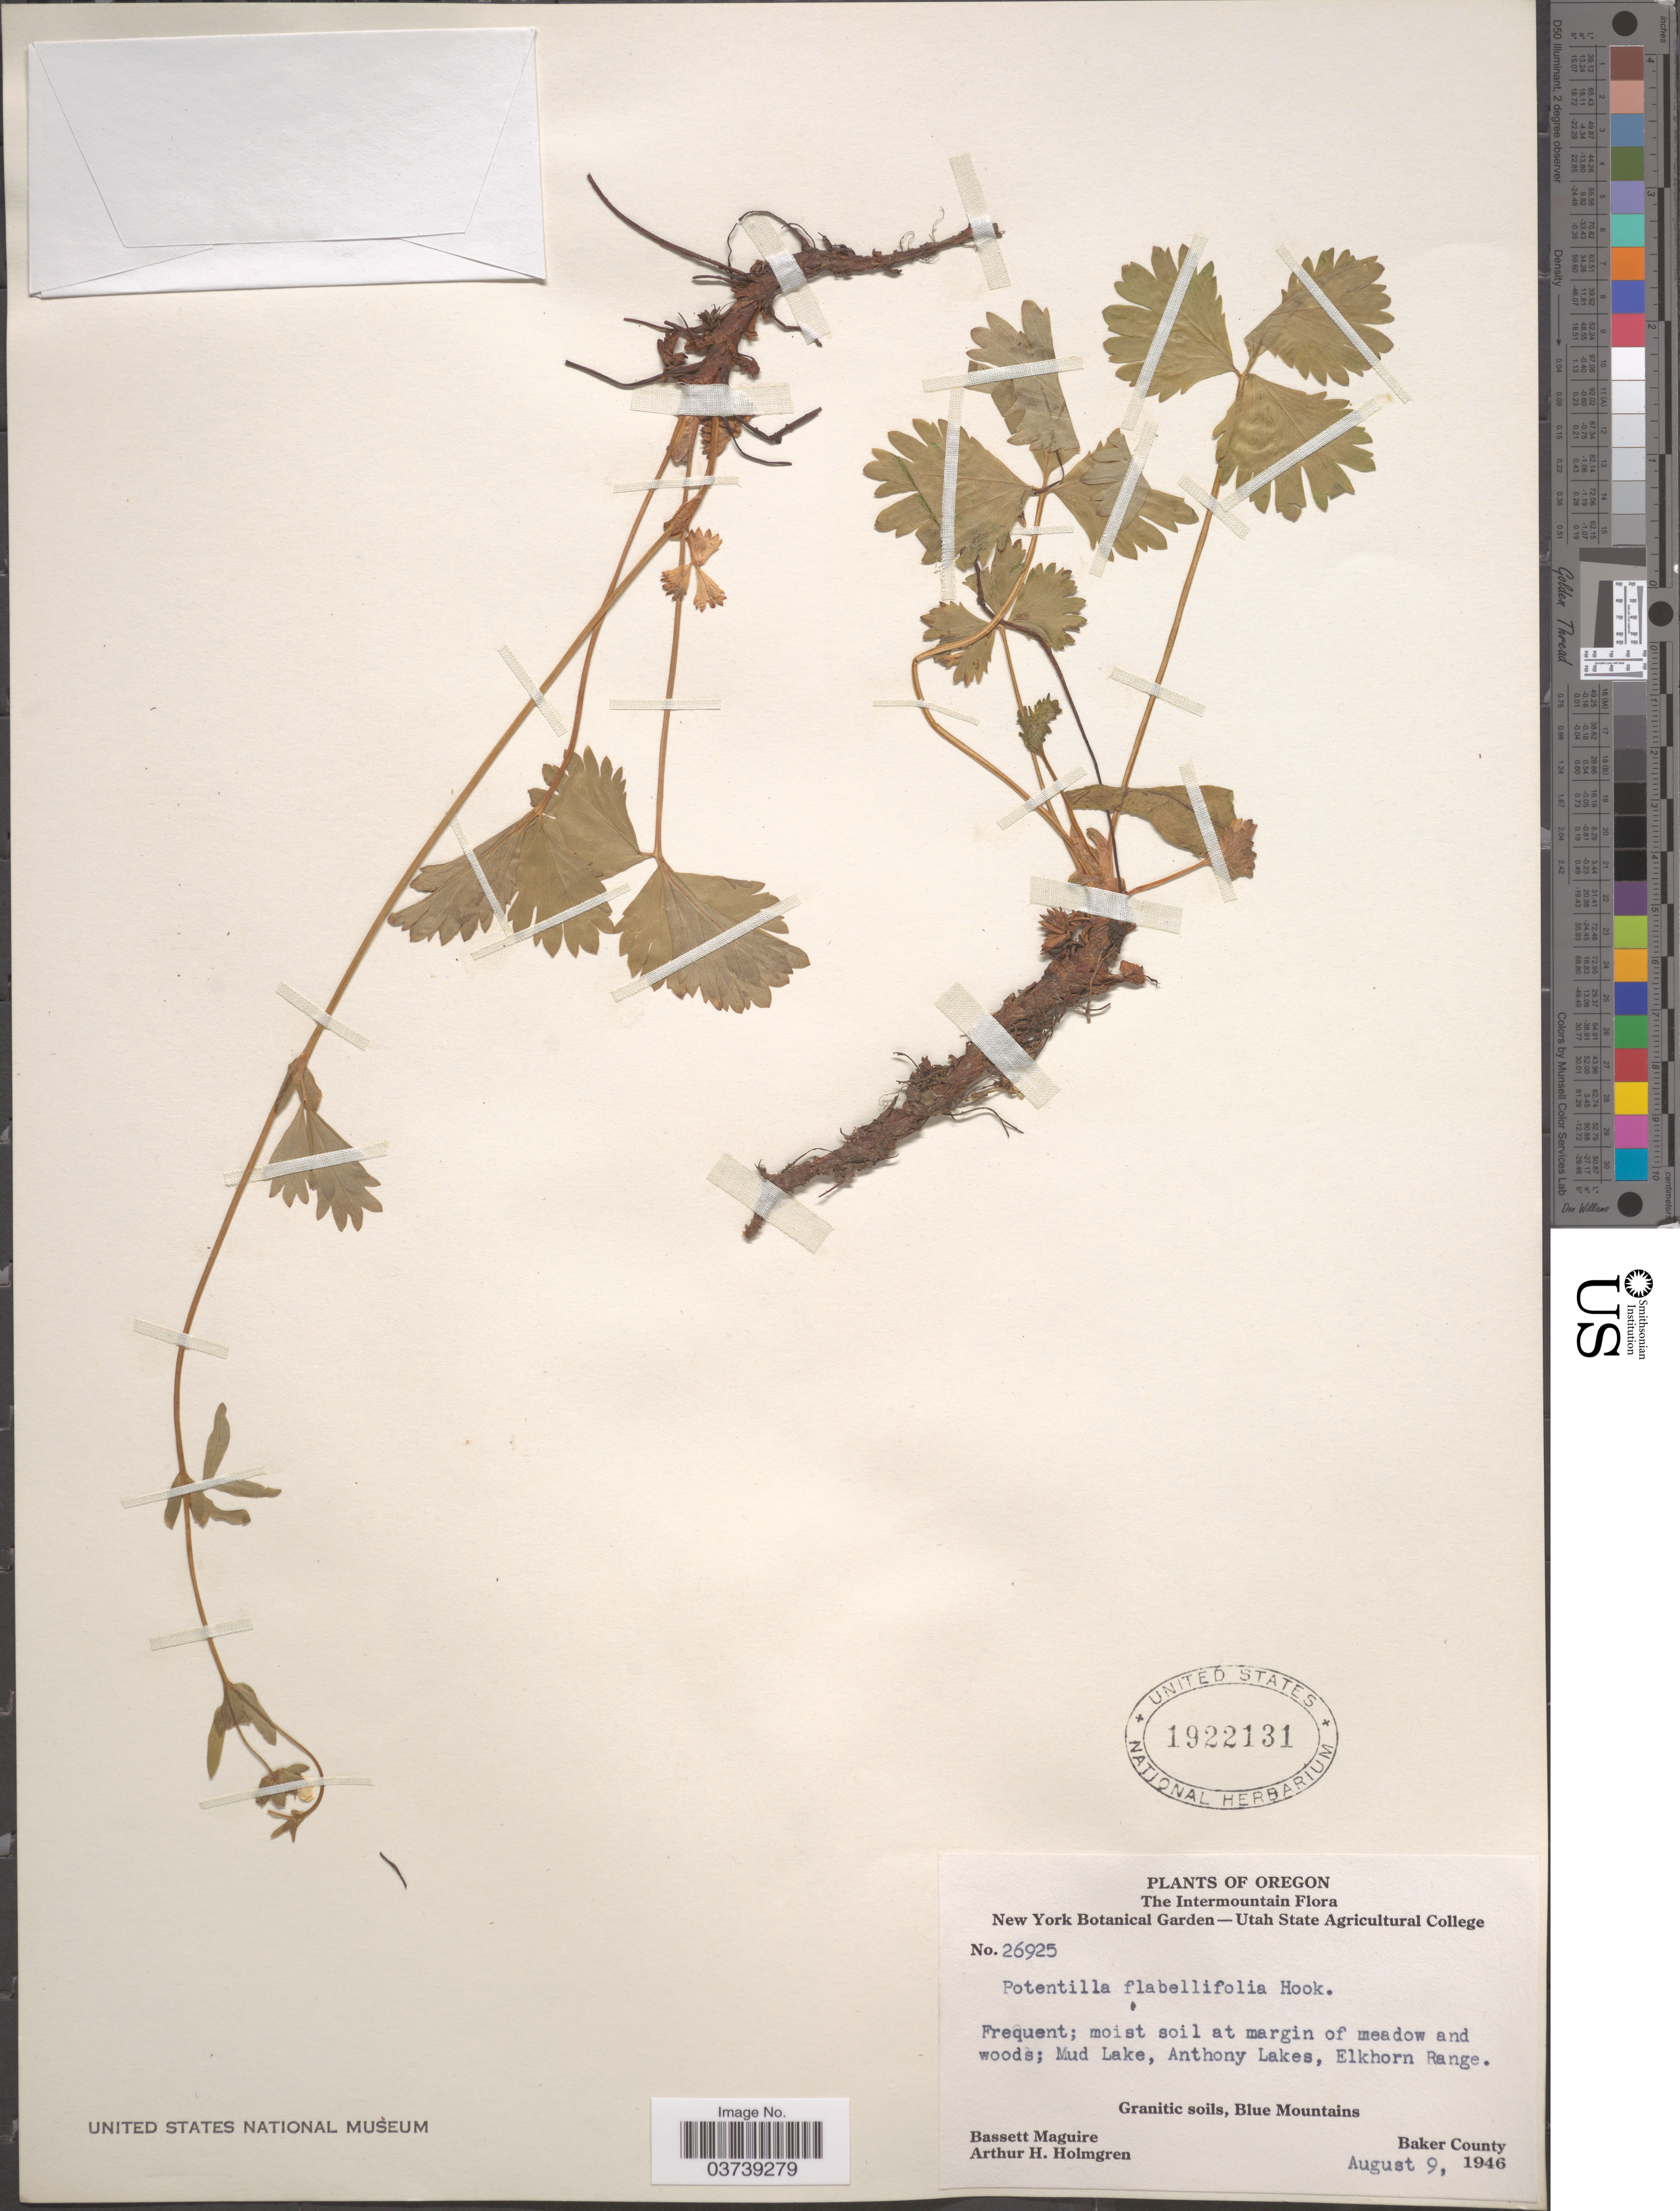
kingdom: Plantae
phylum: Tracheophyta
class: Magnoliopsida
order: Rosales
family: Rosaceae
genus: Potentilla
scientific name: Potentilla flabellifolia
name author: Hook. ex Torr. & A. Gray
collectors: B. Maguire & A. H. Holmgren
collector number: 26925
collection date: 1946-08-09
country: United States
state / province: Oregon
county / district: Baker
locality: The Intermountain. Mud Lake, Anthony Lakes, Elkhorn Range. Blue Mountains, Baker County.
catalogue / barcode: US 1922131